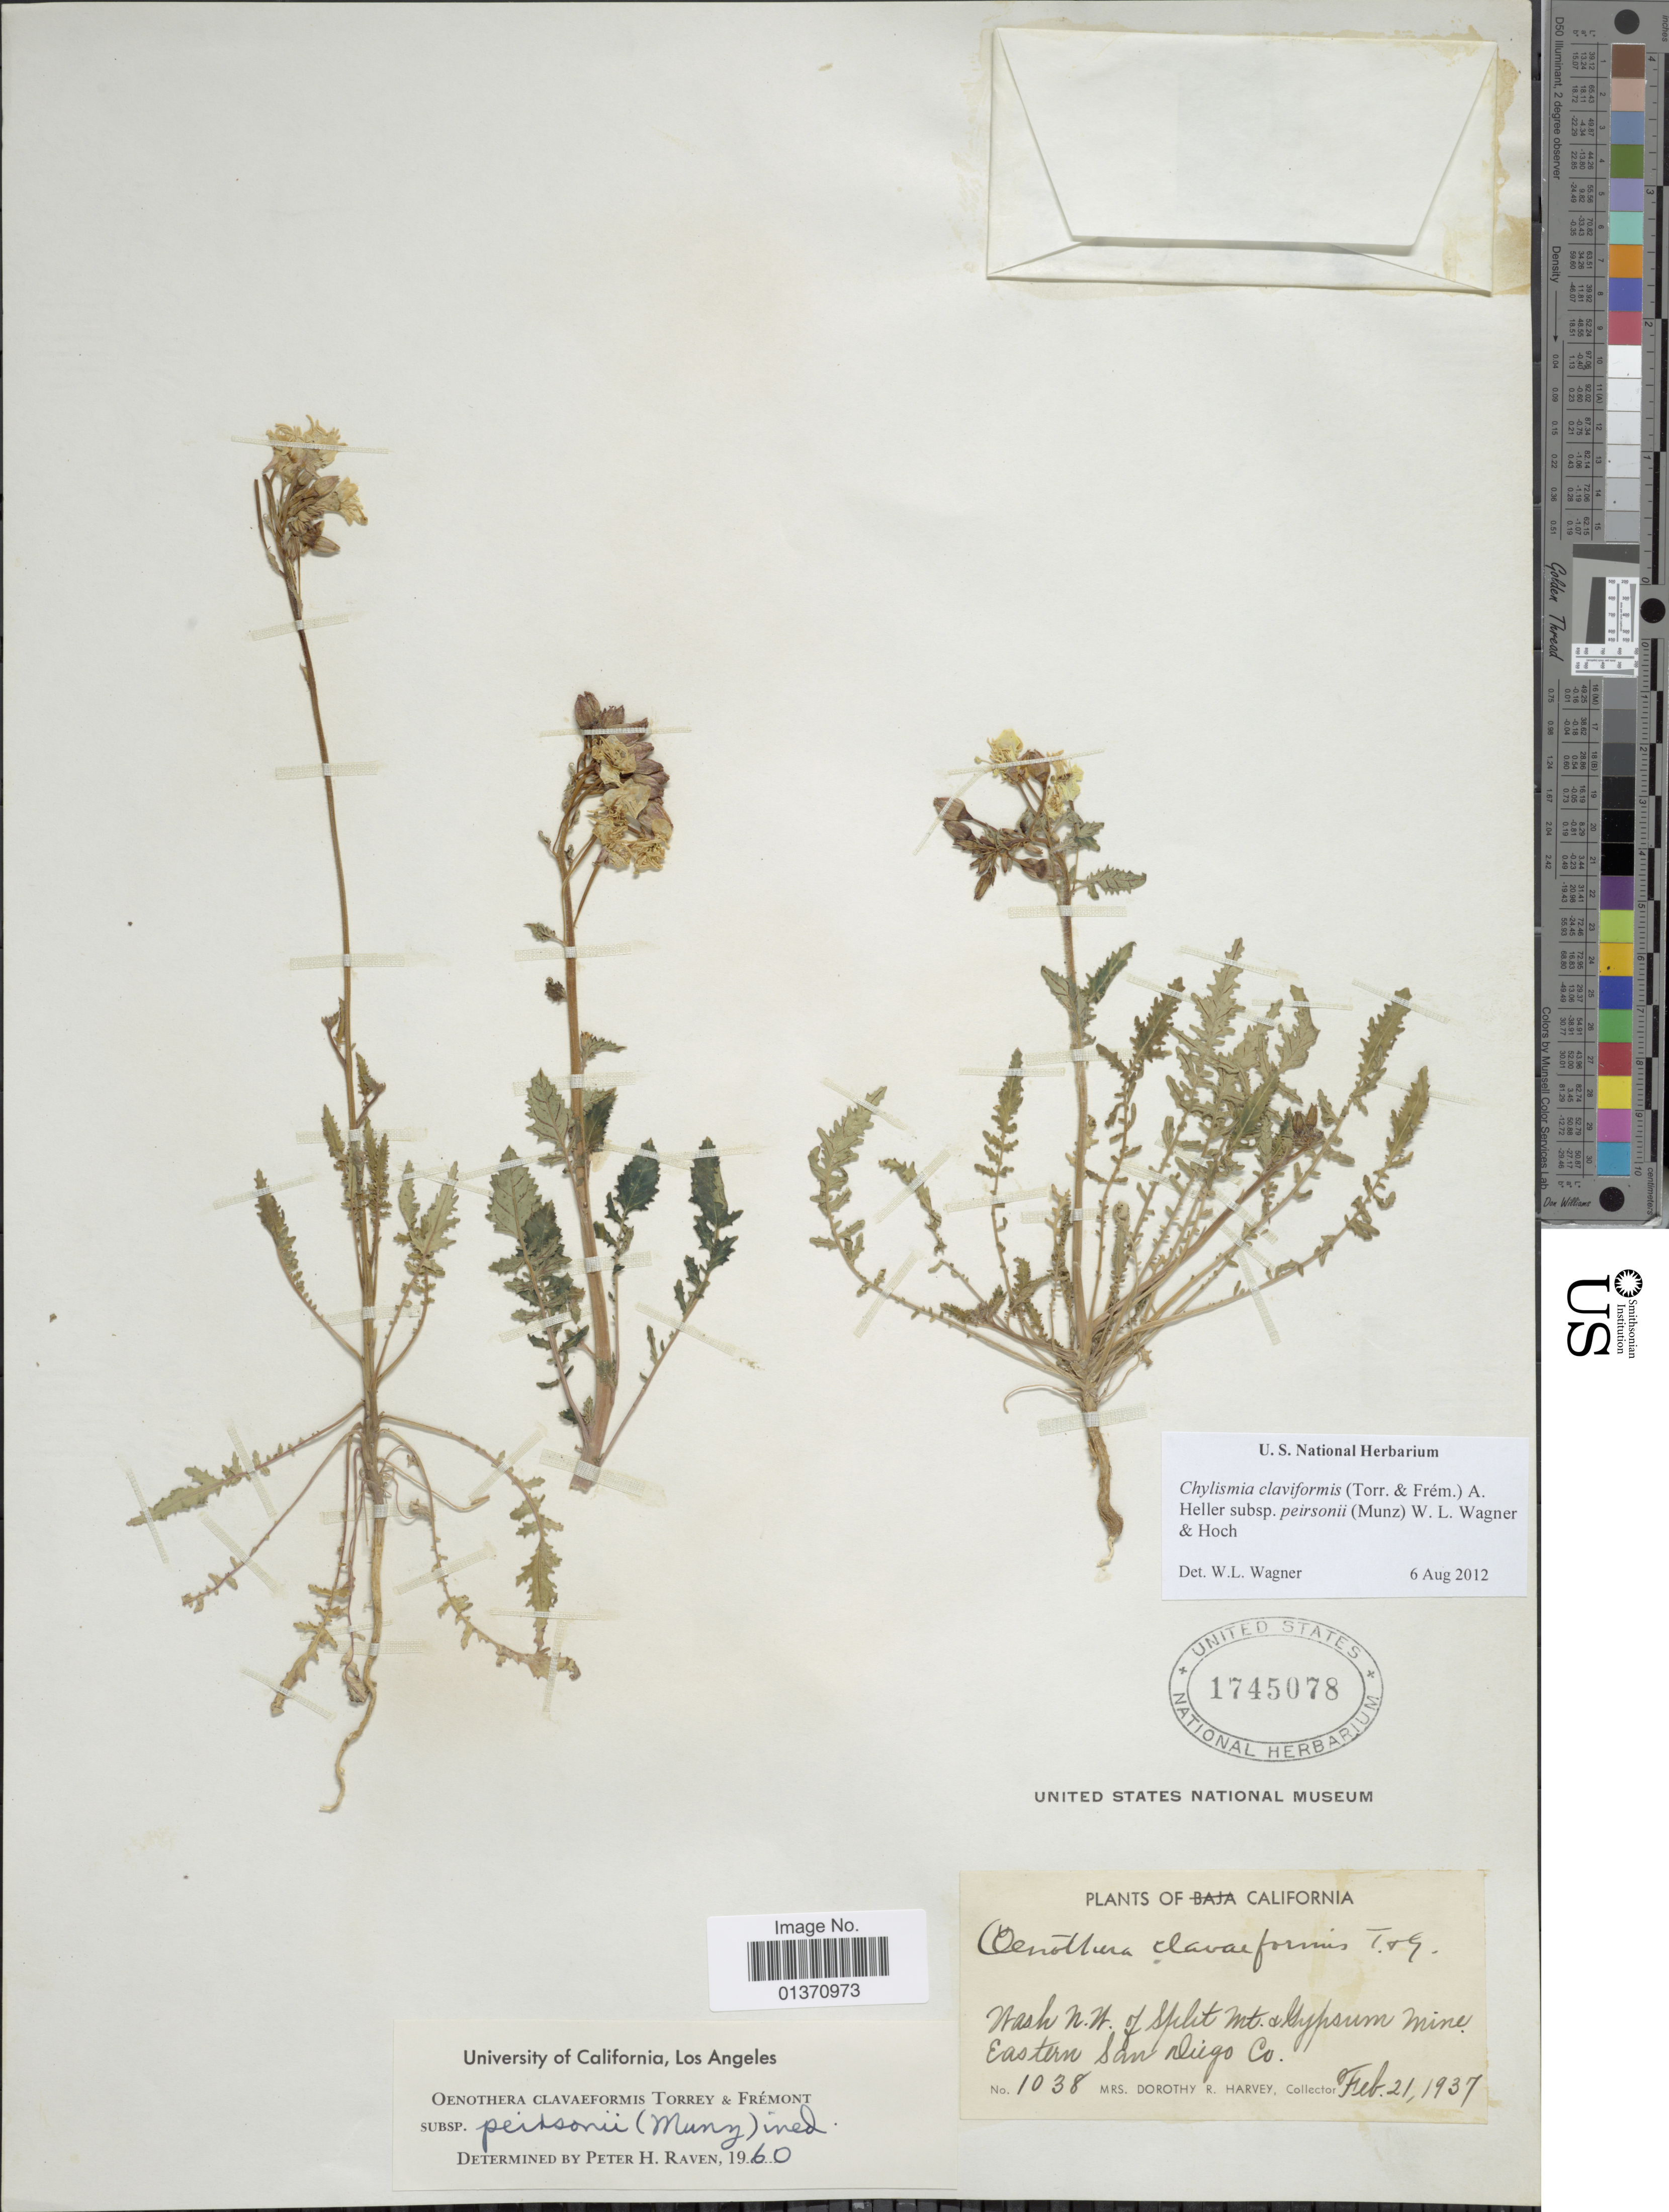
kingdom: Plantae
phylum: Tracheophyta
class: Magnoliopsida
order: Myrtales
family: Onagraceae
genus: Chylismia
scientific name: Chylismia claviformis subsp. peirsonii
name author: (Munz) W.L. Wagner & Hoch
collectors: D. R. Harvey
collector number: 1038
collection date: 1937-02-21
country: United States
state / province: California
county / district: San Diego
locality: Wash N. N, of Split Mts. & Gypsum mine Eastern San Diego Co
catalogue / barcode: US 1745078